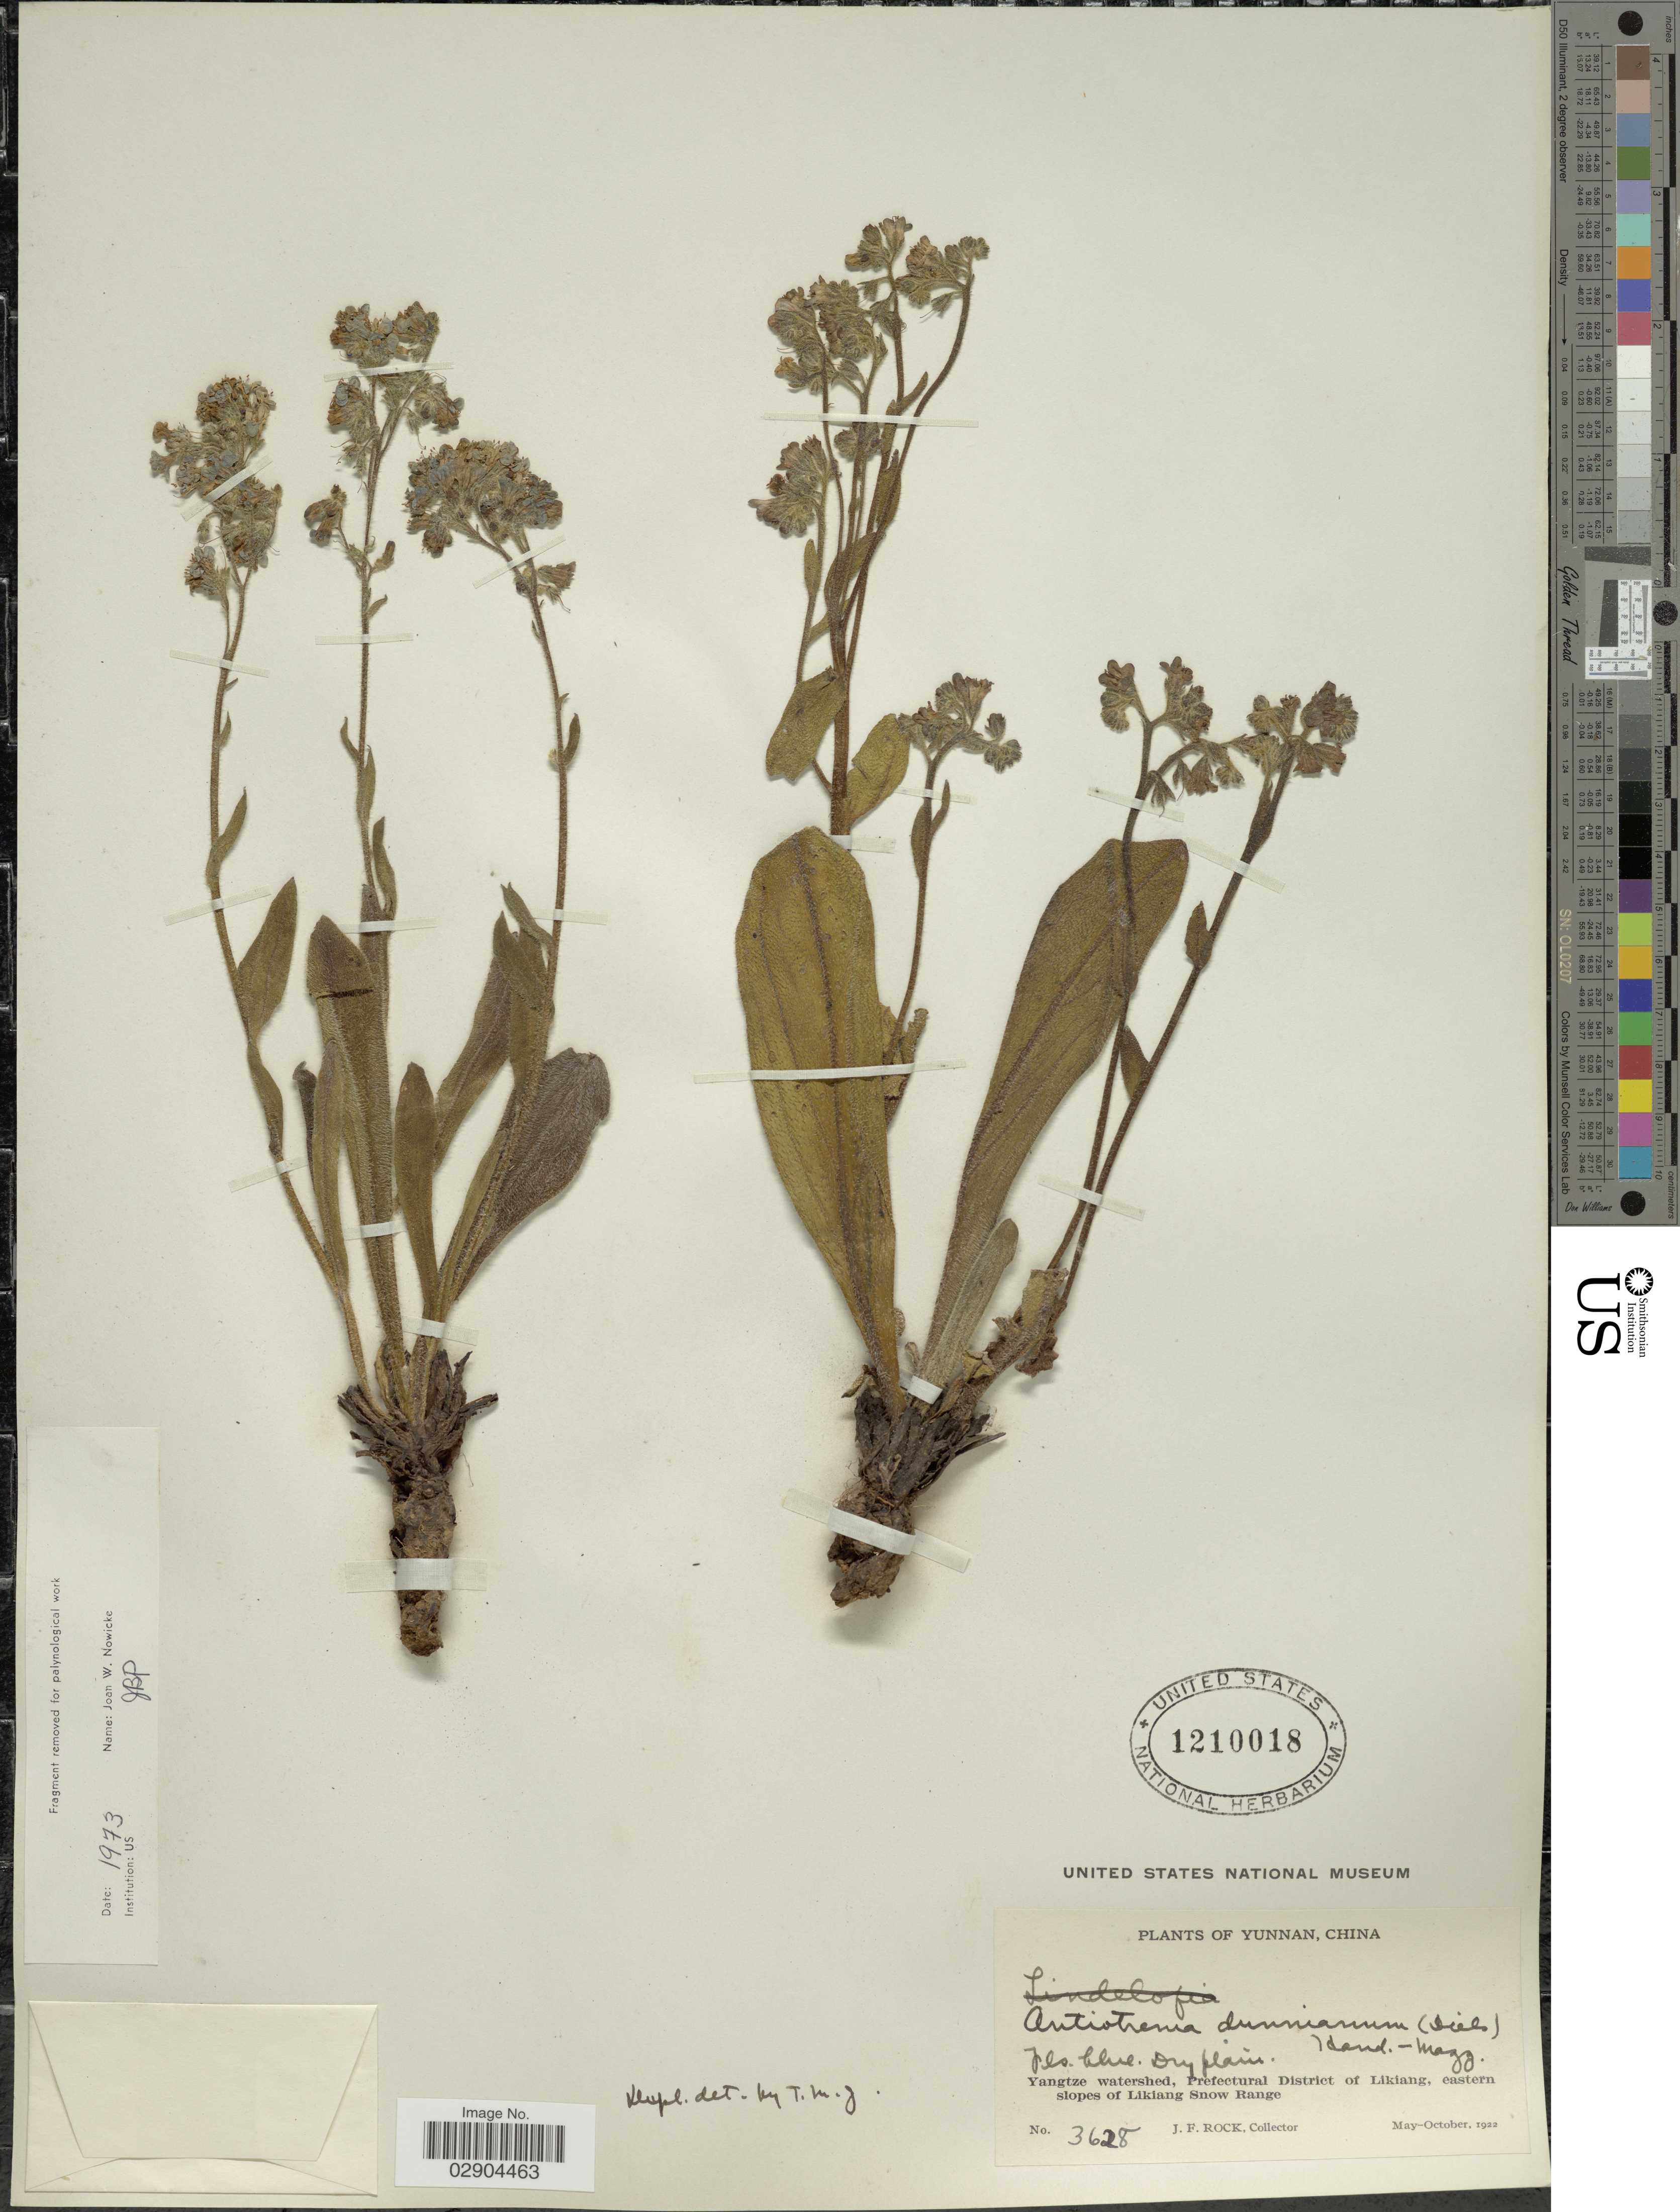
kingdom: Plantae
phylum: Tracheophyta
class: Magnoliopsida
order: Boraginales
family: Boraginaceae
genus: Antiotrema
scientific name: Antiotrema dunnianum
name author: (Diels) Hand.-Mazz.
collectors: J. Rock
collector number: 3628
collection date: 1922-05/1922-10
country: China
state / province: Yunnan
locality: Yangtze watershed, Prefectural District of Likiang, eastern slopes of Likiang Snow Range.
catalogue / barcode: US 1210018